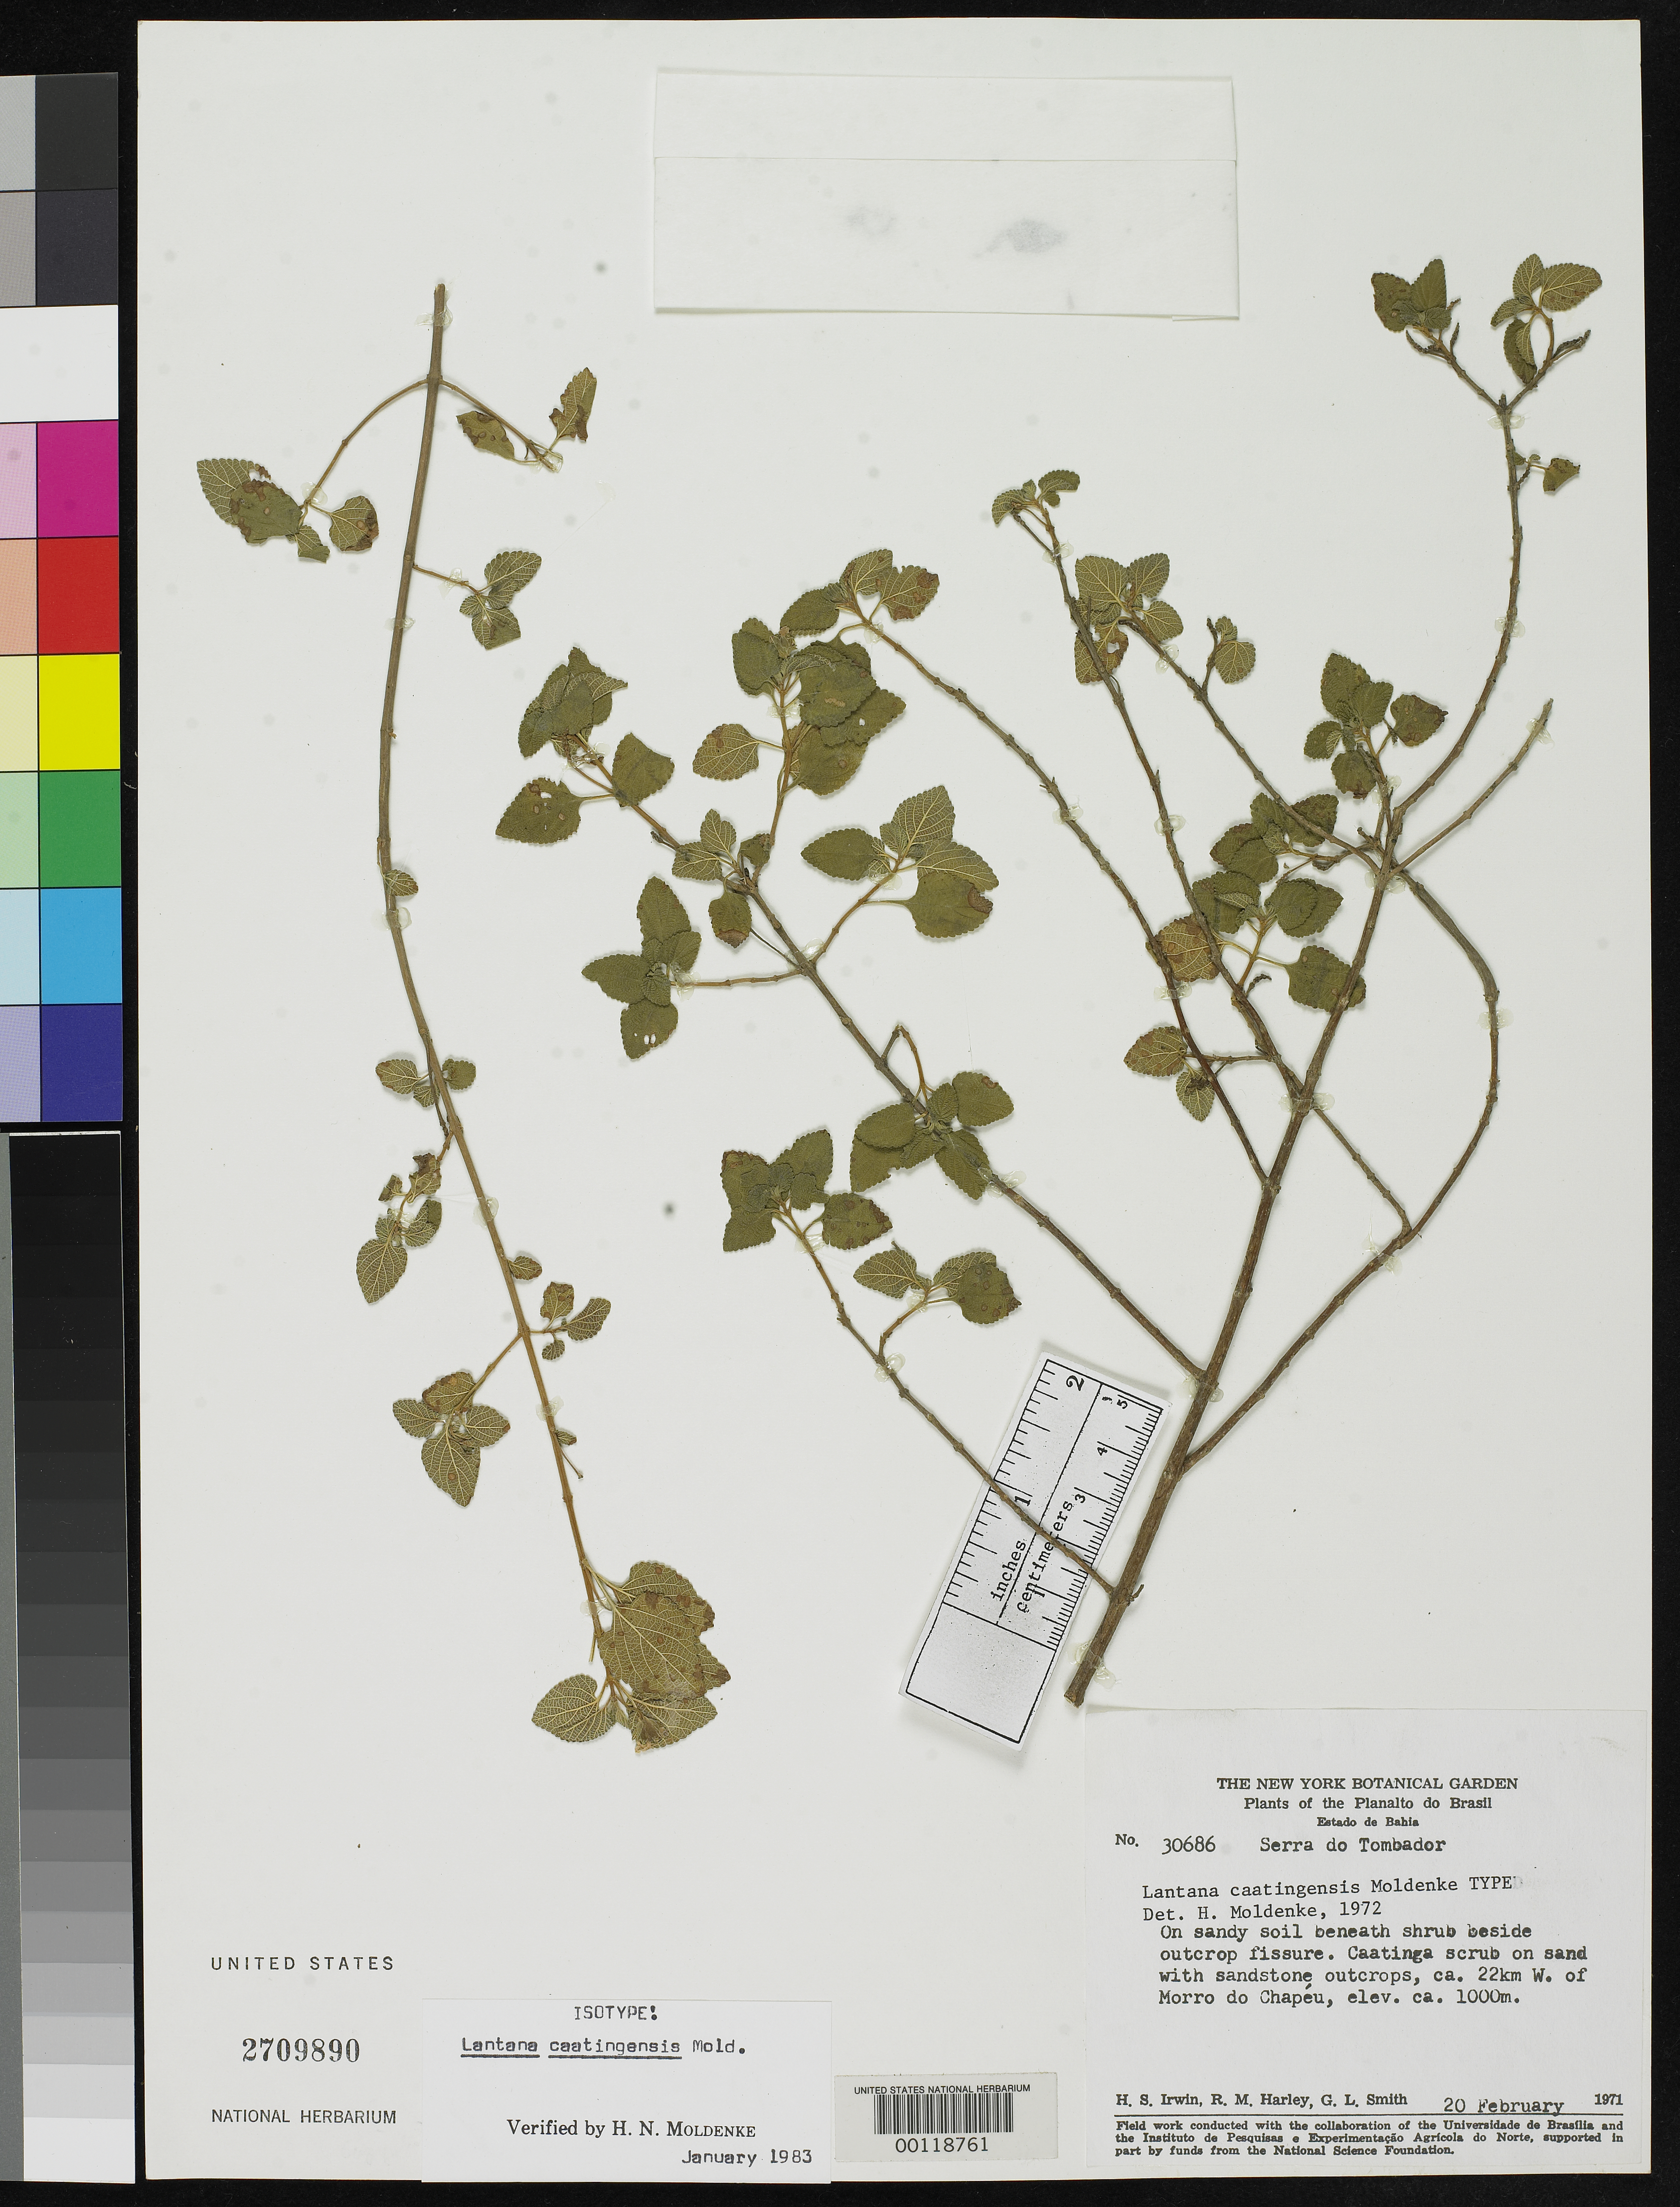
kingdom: Plantae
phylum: Tracheophyta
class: Magnoliopsida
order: Lamiales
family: Verbenaceae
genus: Lantana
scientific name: Lantana caatingensis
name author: Moldenke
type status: Isotype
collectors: H. Irwin, R. M. Harley & G. L. Smith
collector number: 30686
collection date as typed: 20 Feb 1971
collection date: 1971-02-20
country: Brazil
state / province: Bahia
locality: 22 km. W of Morro do Chapeu.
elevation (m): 1000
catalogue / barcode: US 2709890